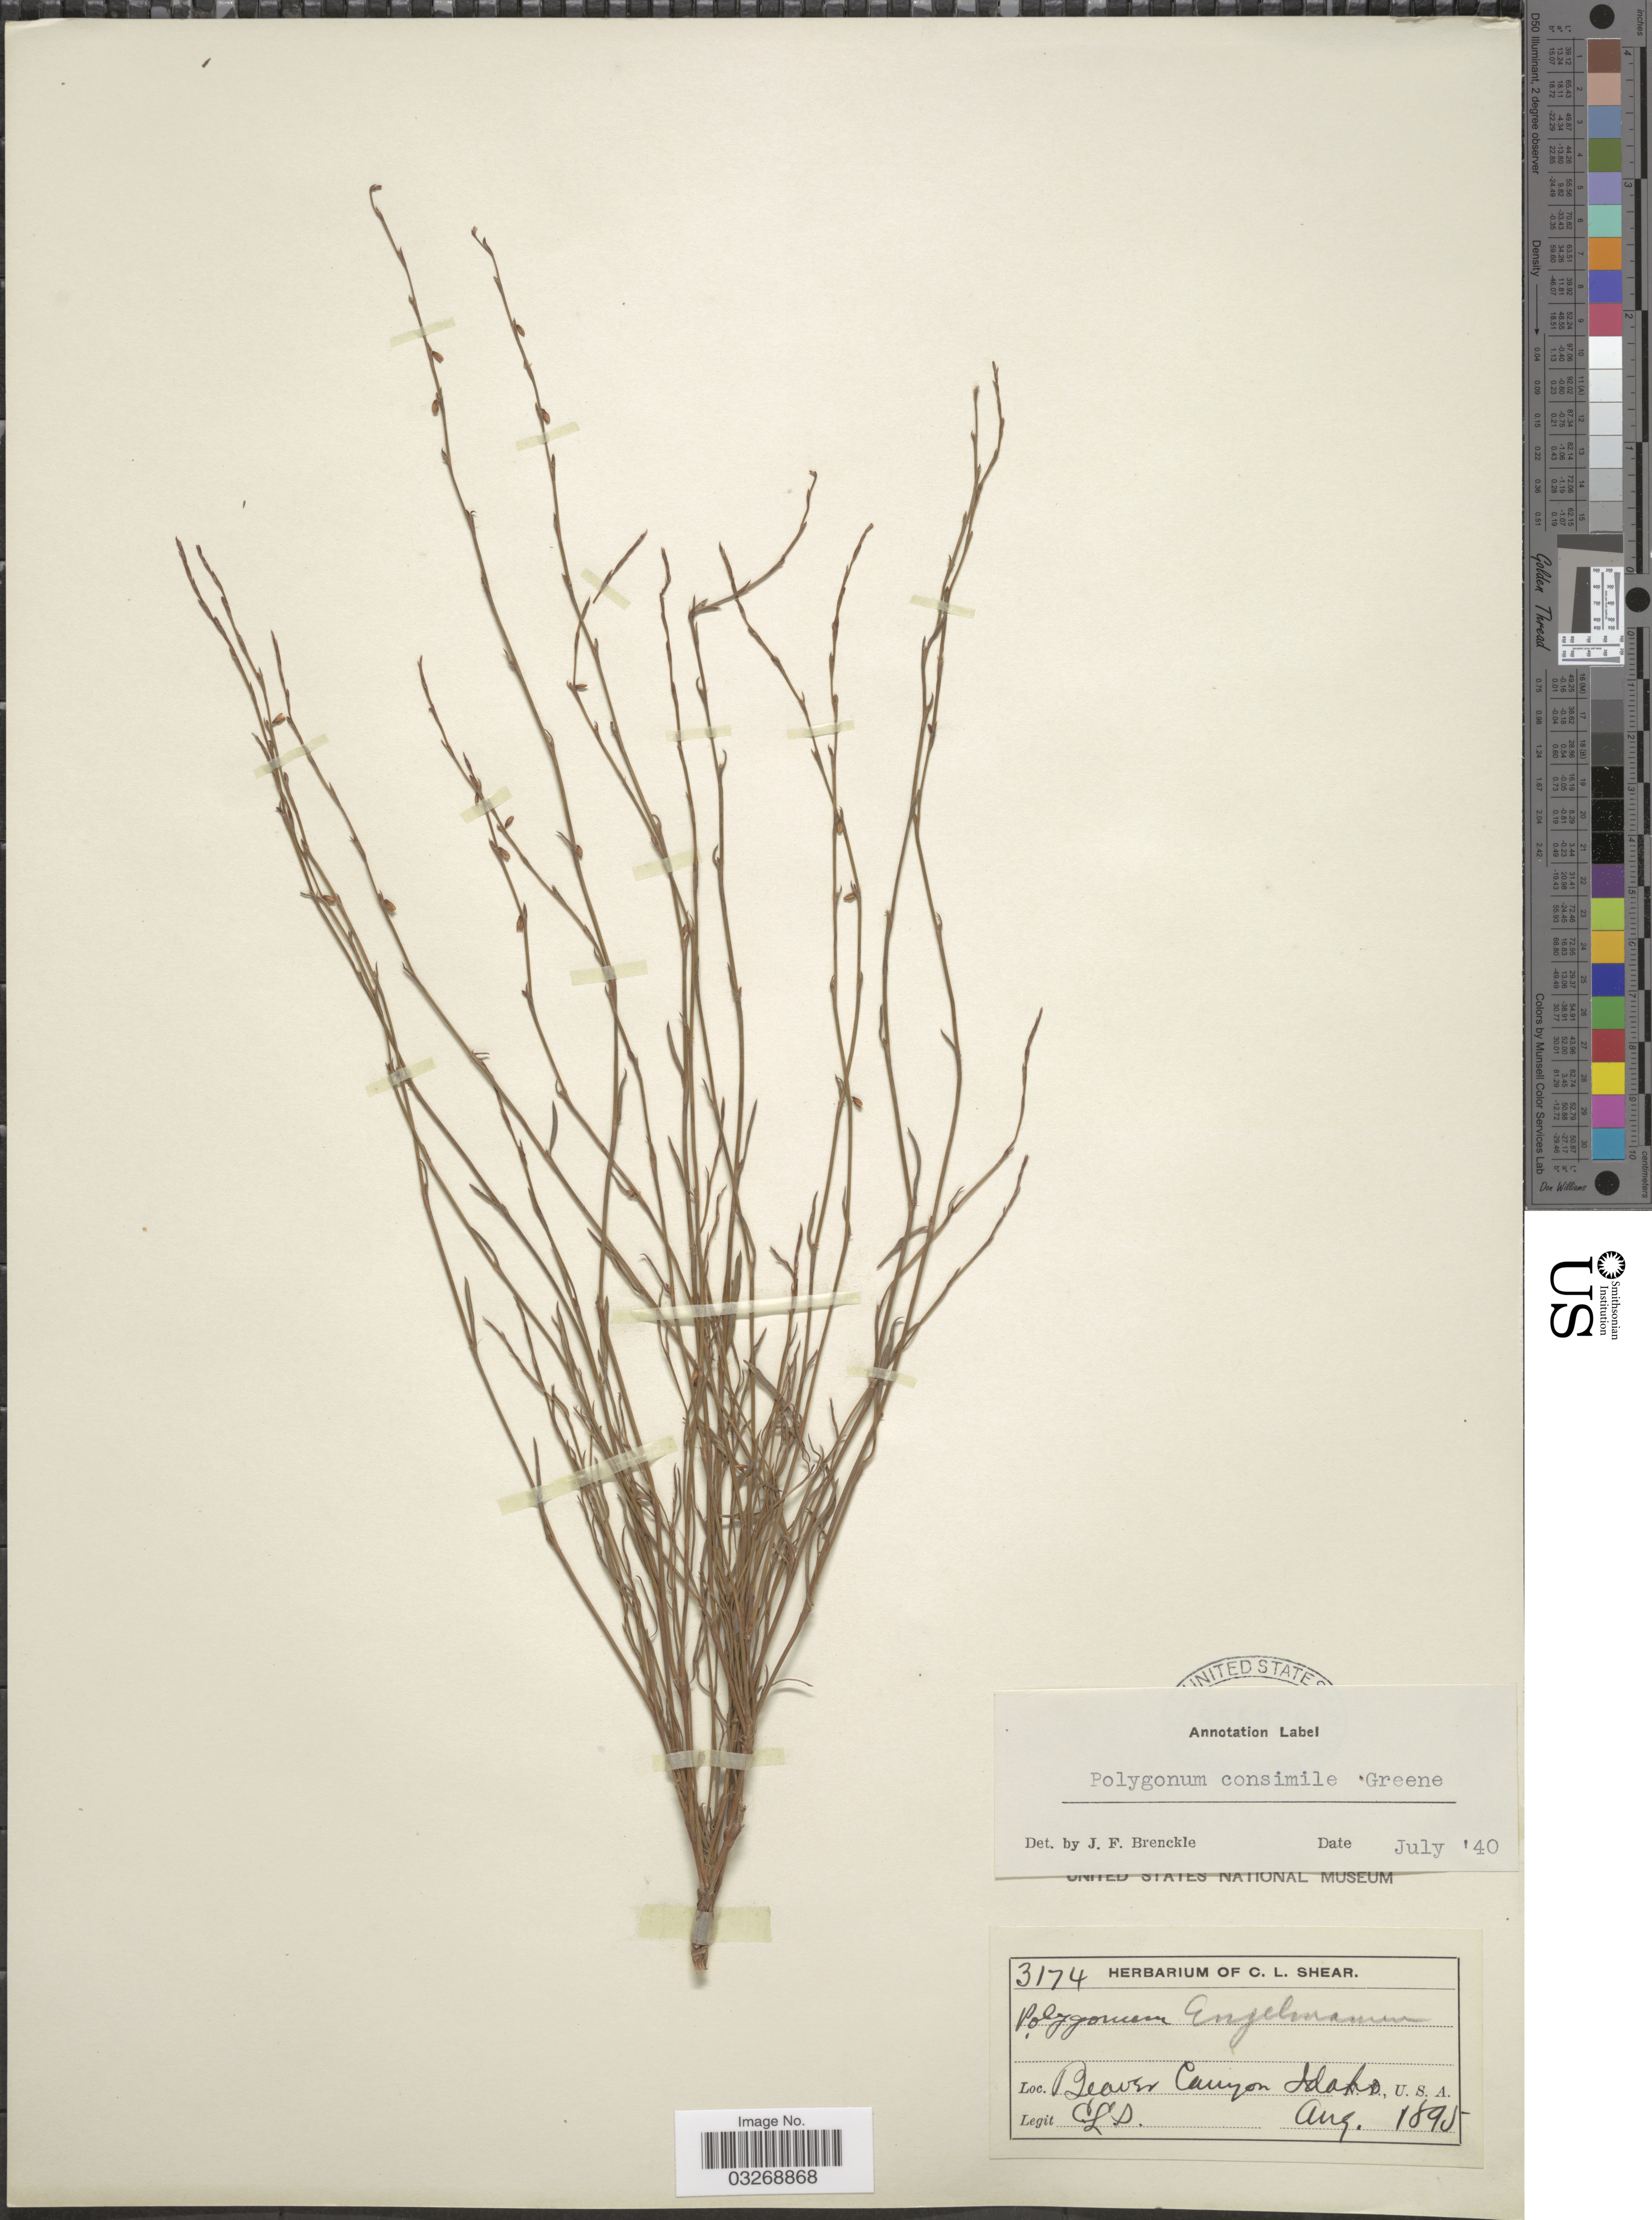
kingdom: Plantae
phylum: Tracheophyta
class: Magnoliopsida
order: Caryophyllales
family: Polygonaceae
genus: Polygonum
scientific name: Polygonum consimile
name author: S.W. Greene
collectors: C. L. Shear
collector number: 3174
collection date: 1895-08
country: United States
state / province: Idaho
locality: Beaver Canyon.